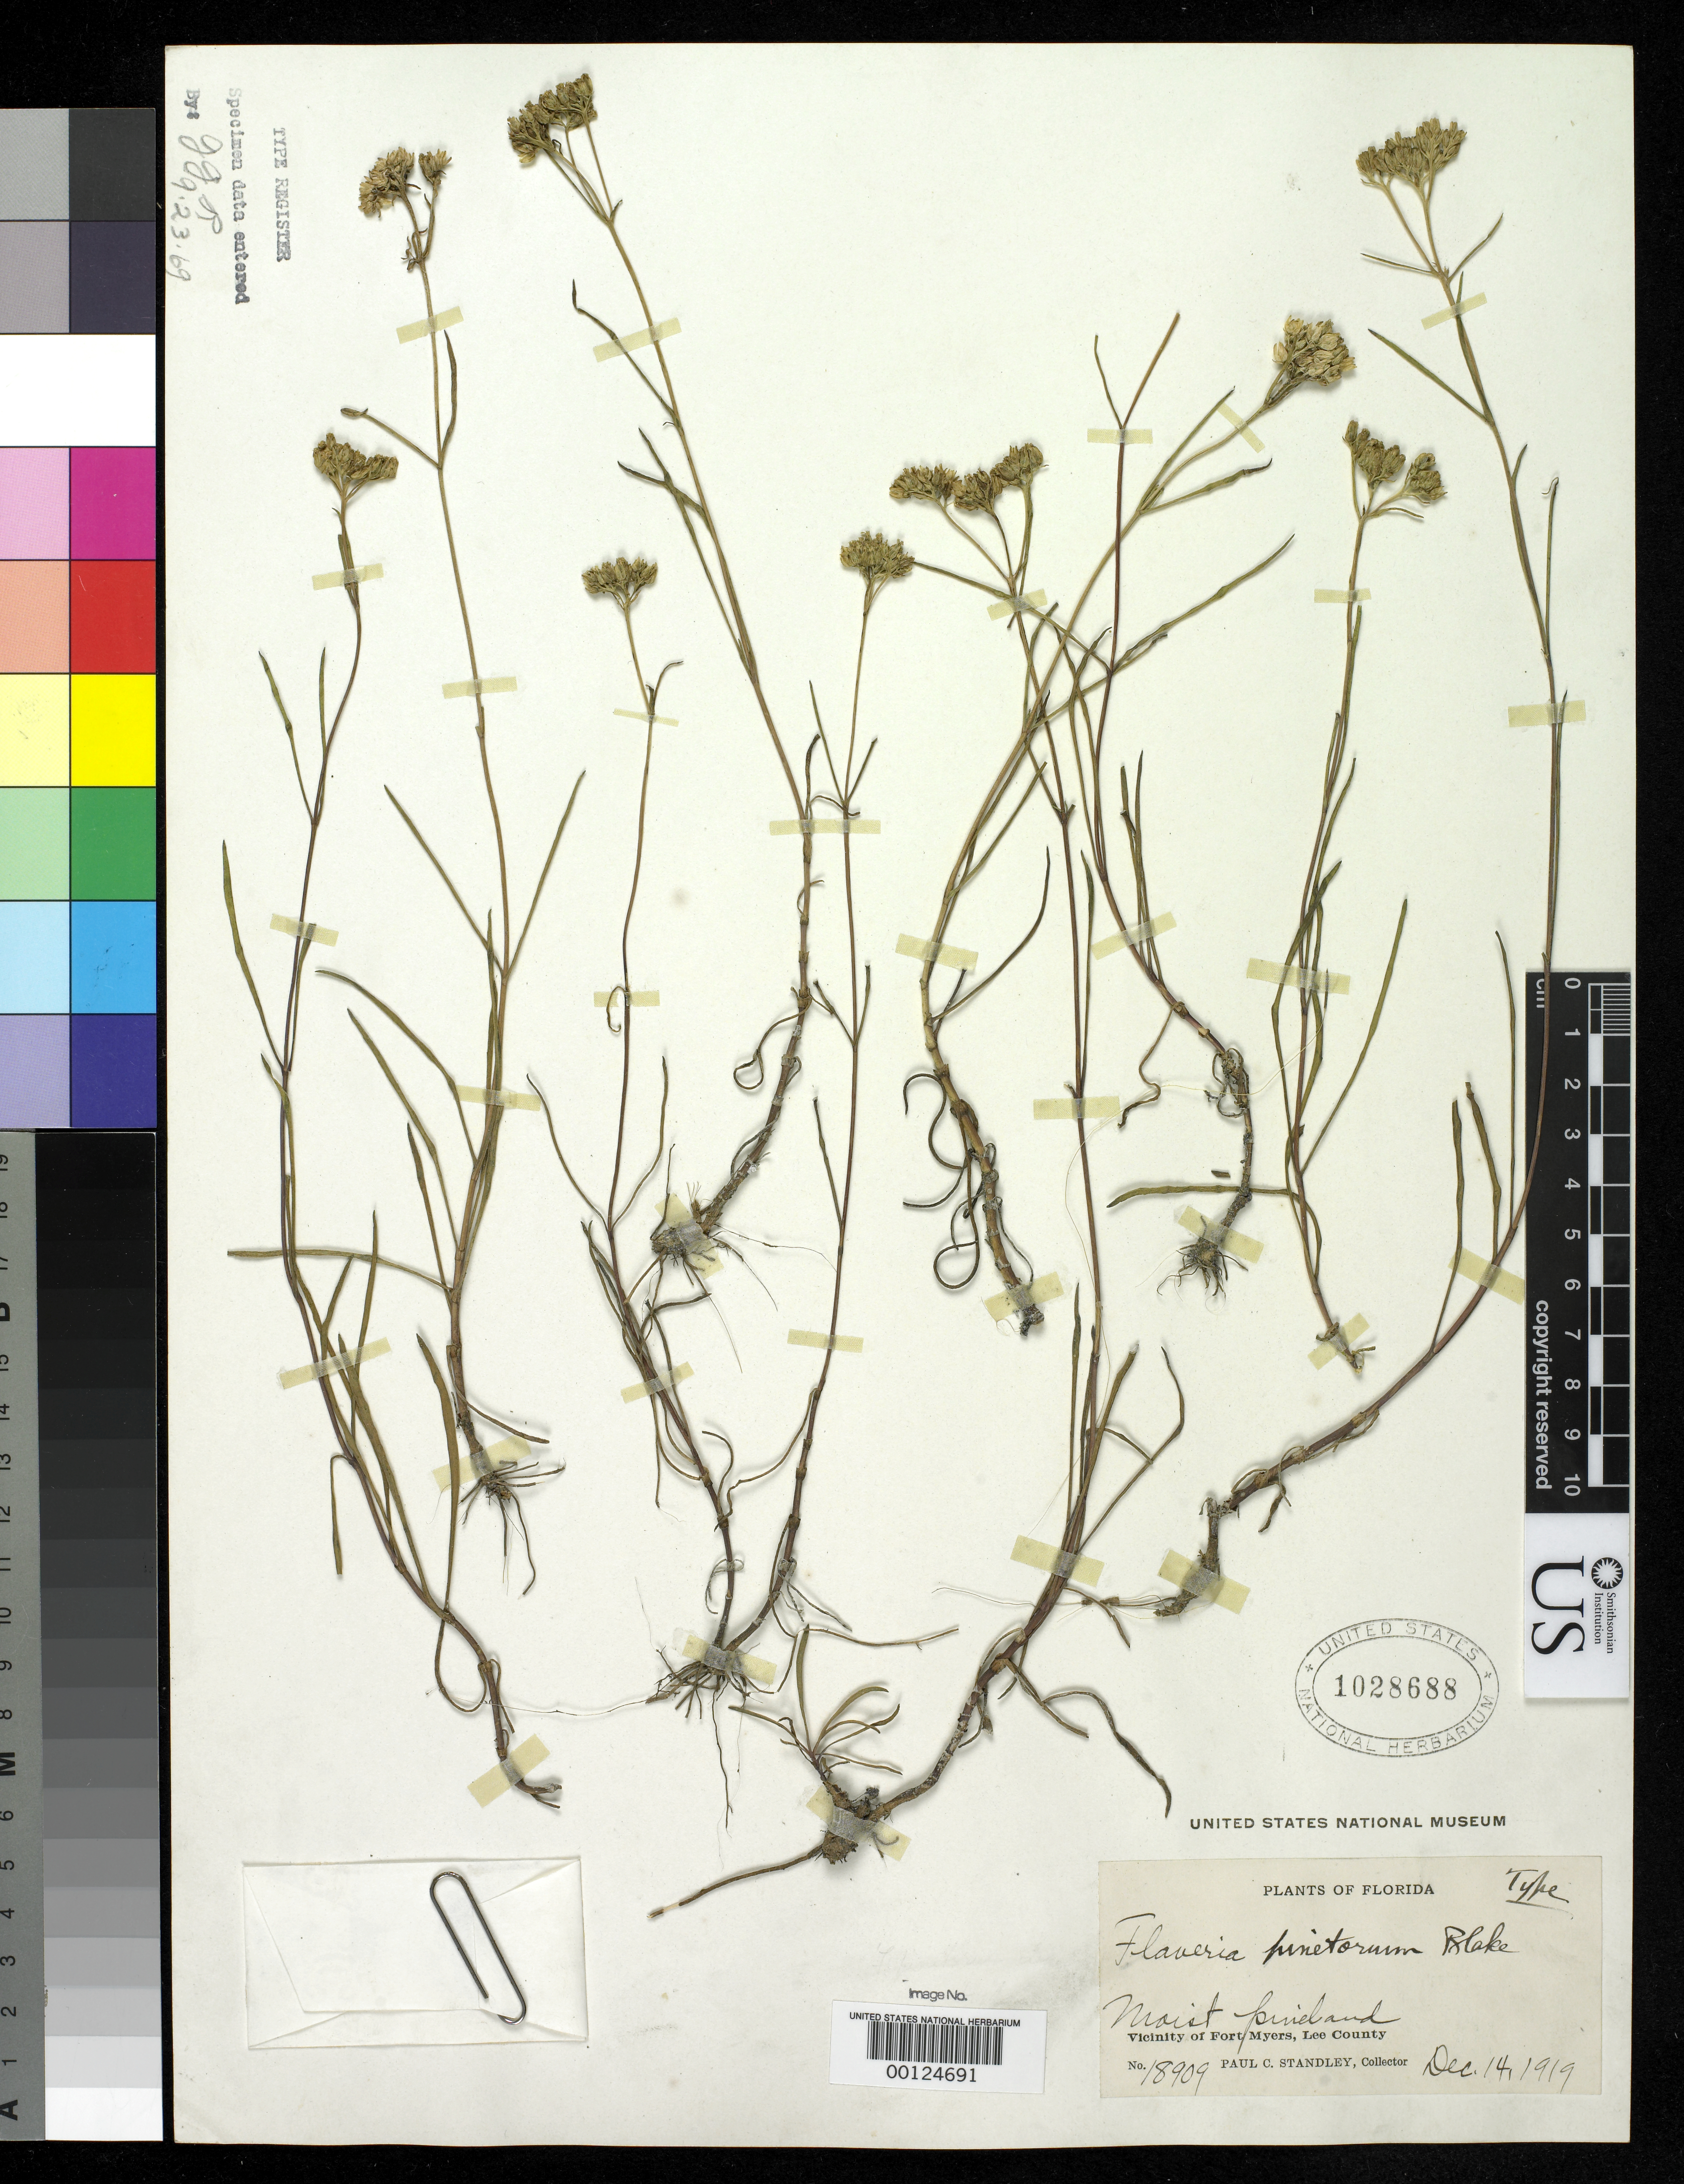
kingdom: Plantae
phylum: Tracheophyta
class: Magnoliopsida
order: Asterales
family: Asteraceae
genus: Flaveria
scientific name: Flaveria pinetorum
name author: S.F. Blake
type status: Holotype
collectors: P. C. Standley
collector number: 18909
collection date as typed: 14 Dec 1919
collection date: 1919-12-14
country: United States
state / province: Florida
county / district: Lee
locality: Vicinity of Fort Myers.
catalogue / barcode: US 1028688